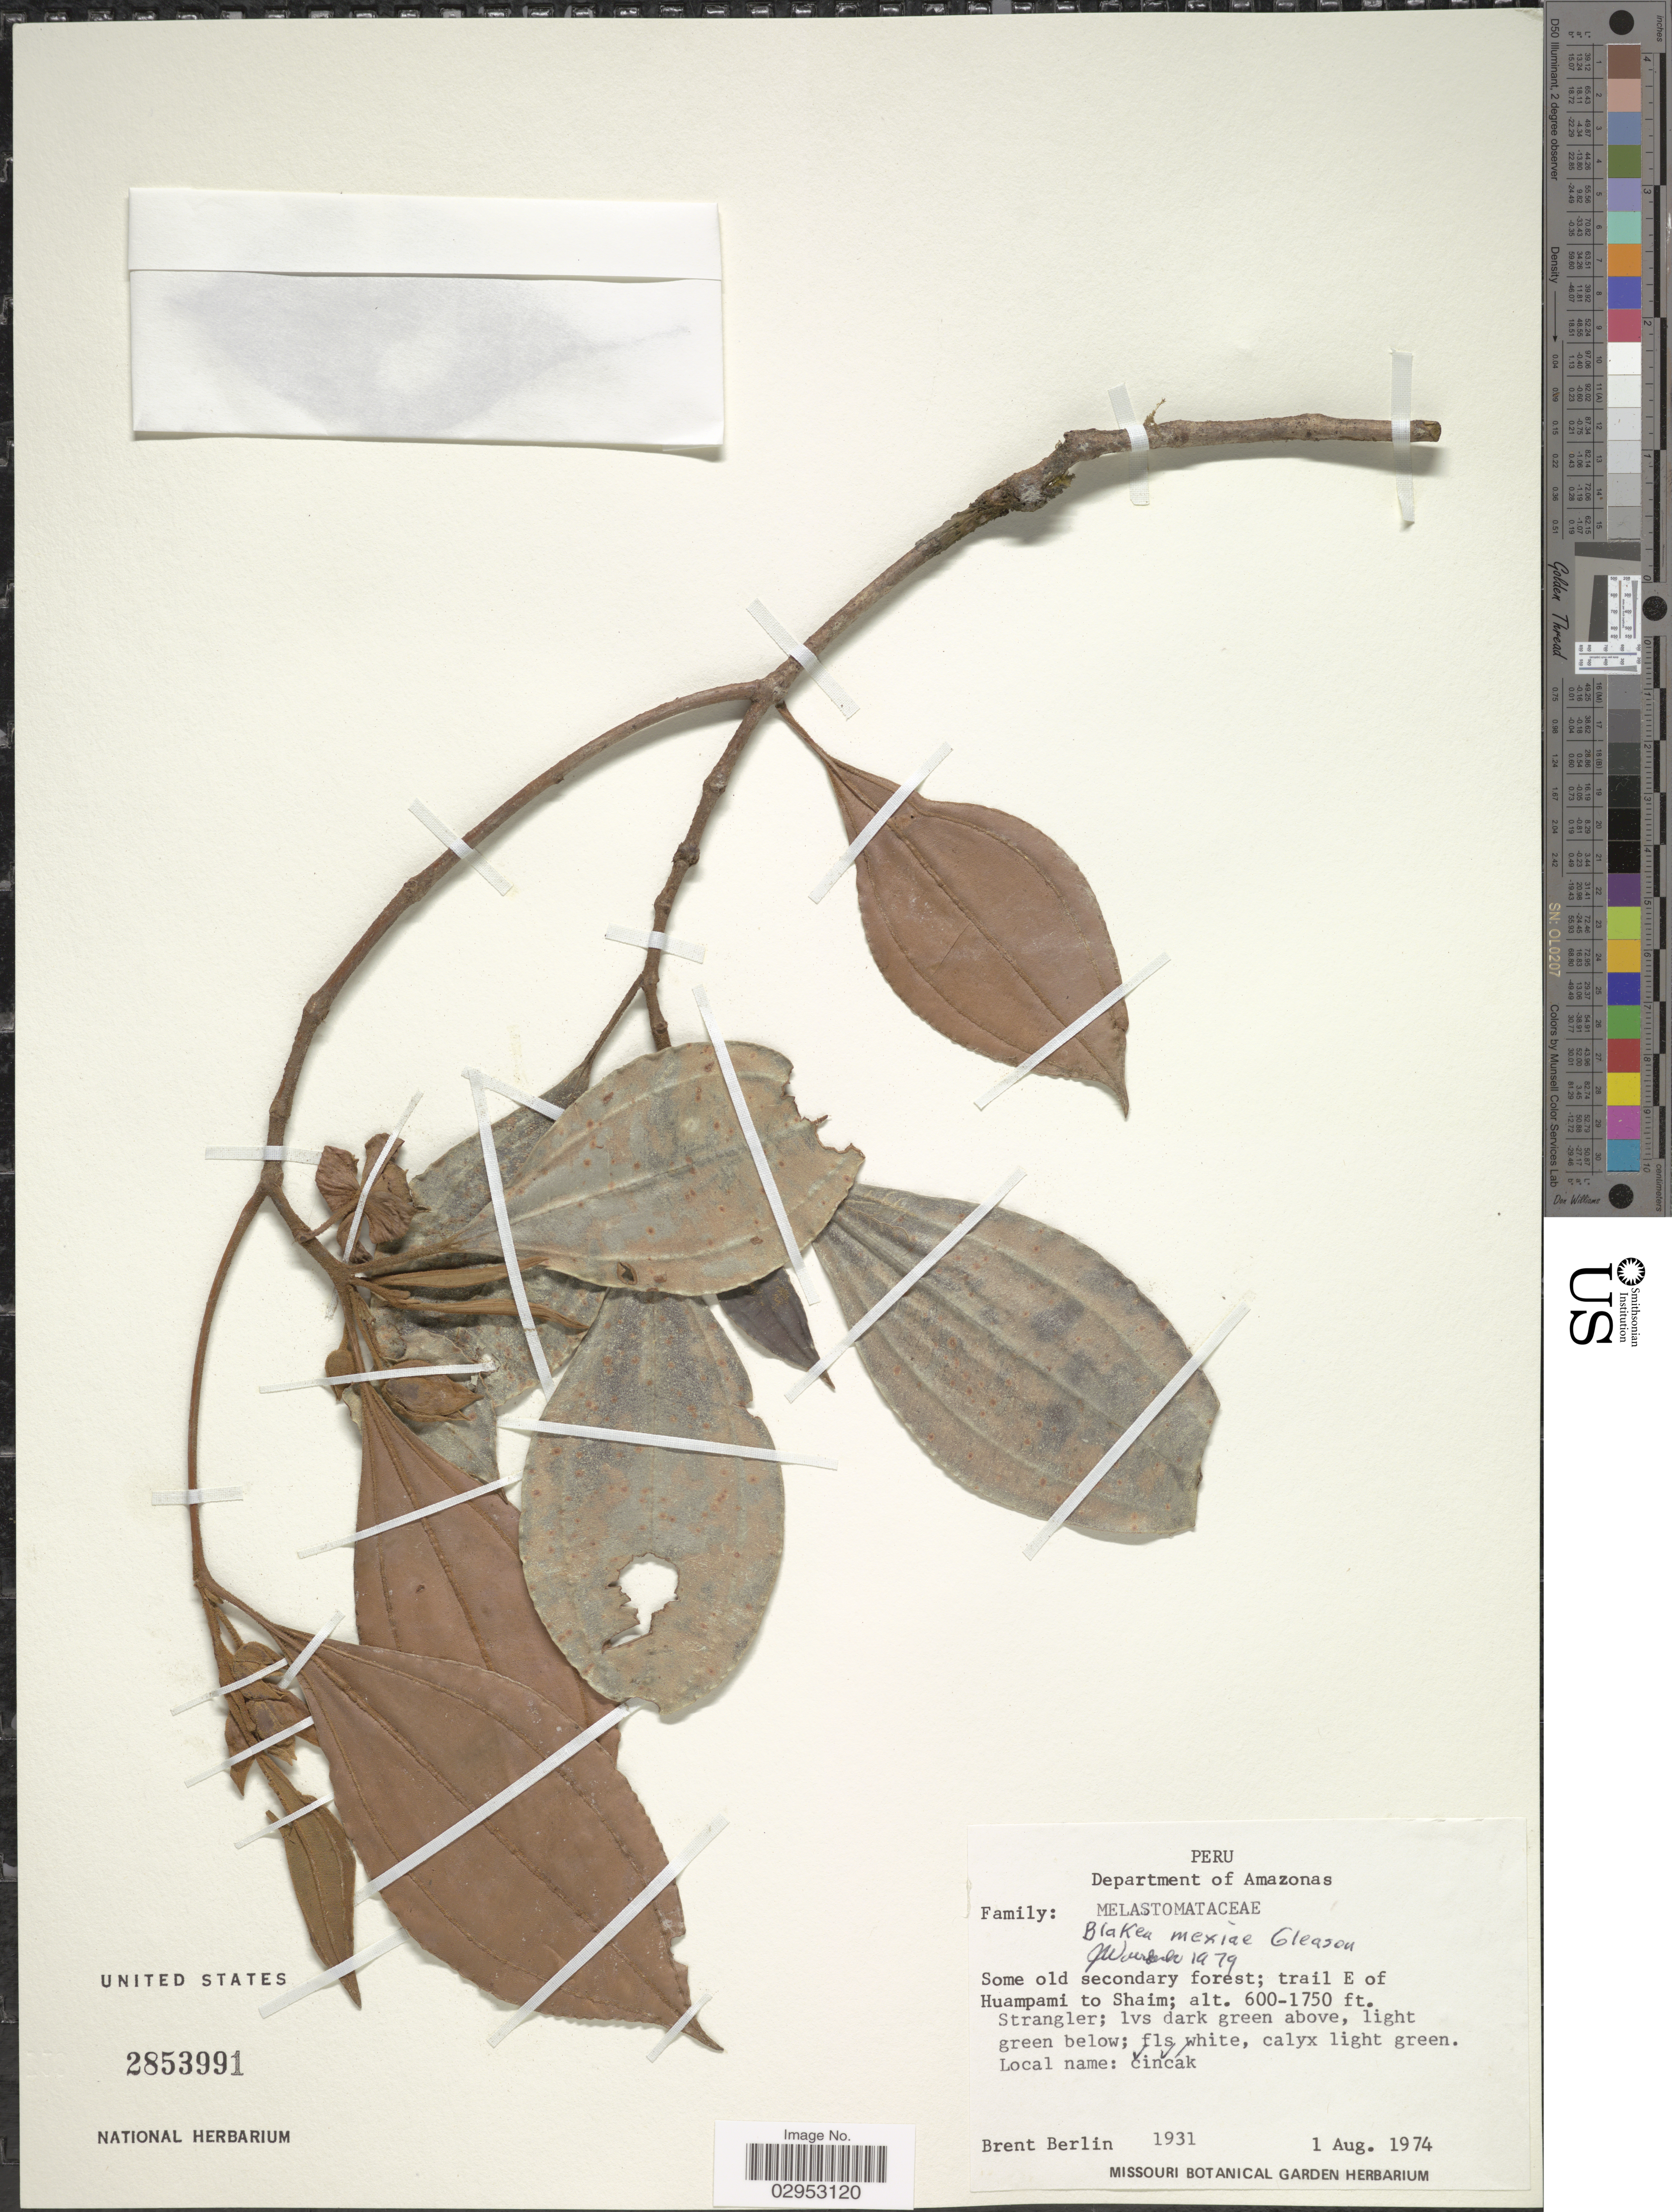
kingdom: Plantae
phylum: Tracheophyta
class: Magnoliopsida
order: Myrtales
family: Melastomataceae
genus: Blakea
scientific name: Blakea mexiae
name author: Gleason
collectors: B. Berlin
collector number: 1931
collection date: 1974-08-01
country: Peru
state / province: Amazonas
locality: Department of Amazonas. Some old secondary forest; trail E of Huampami to Shaim.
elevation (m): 183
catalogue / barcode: US 2853991